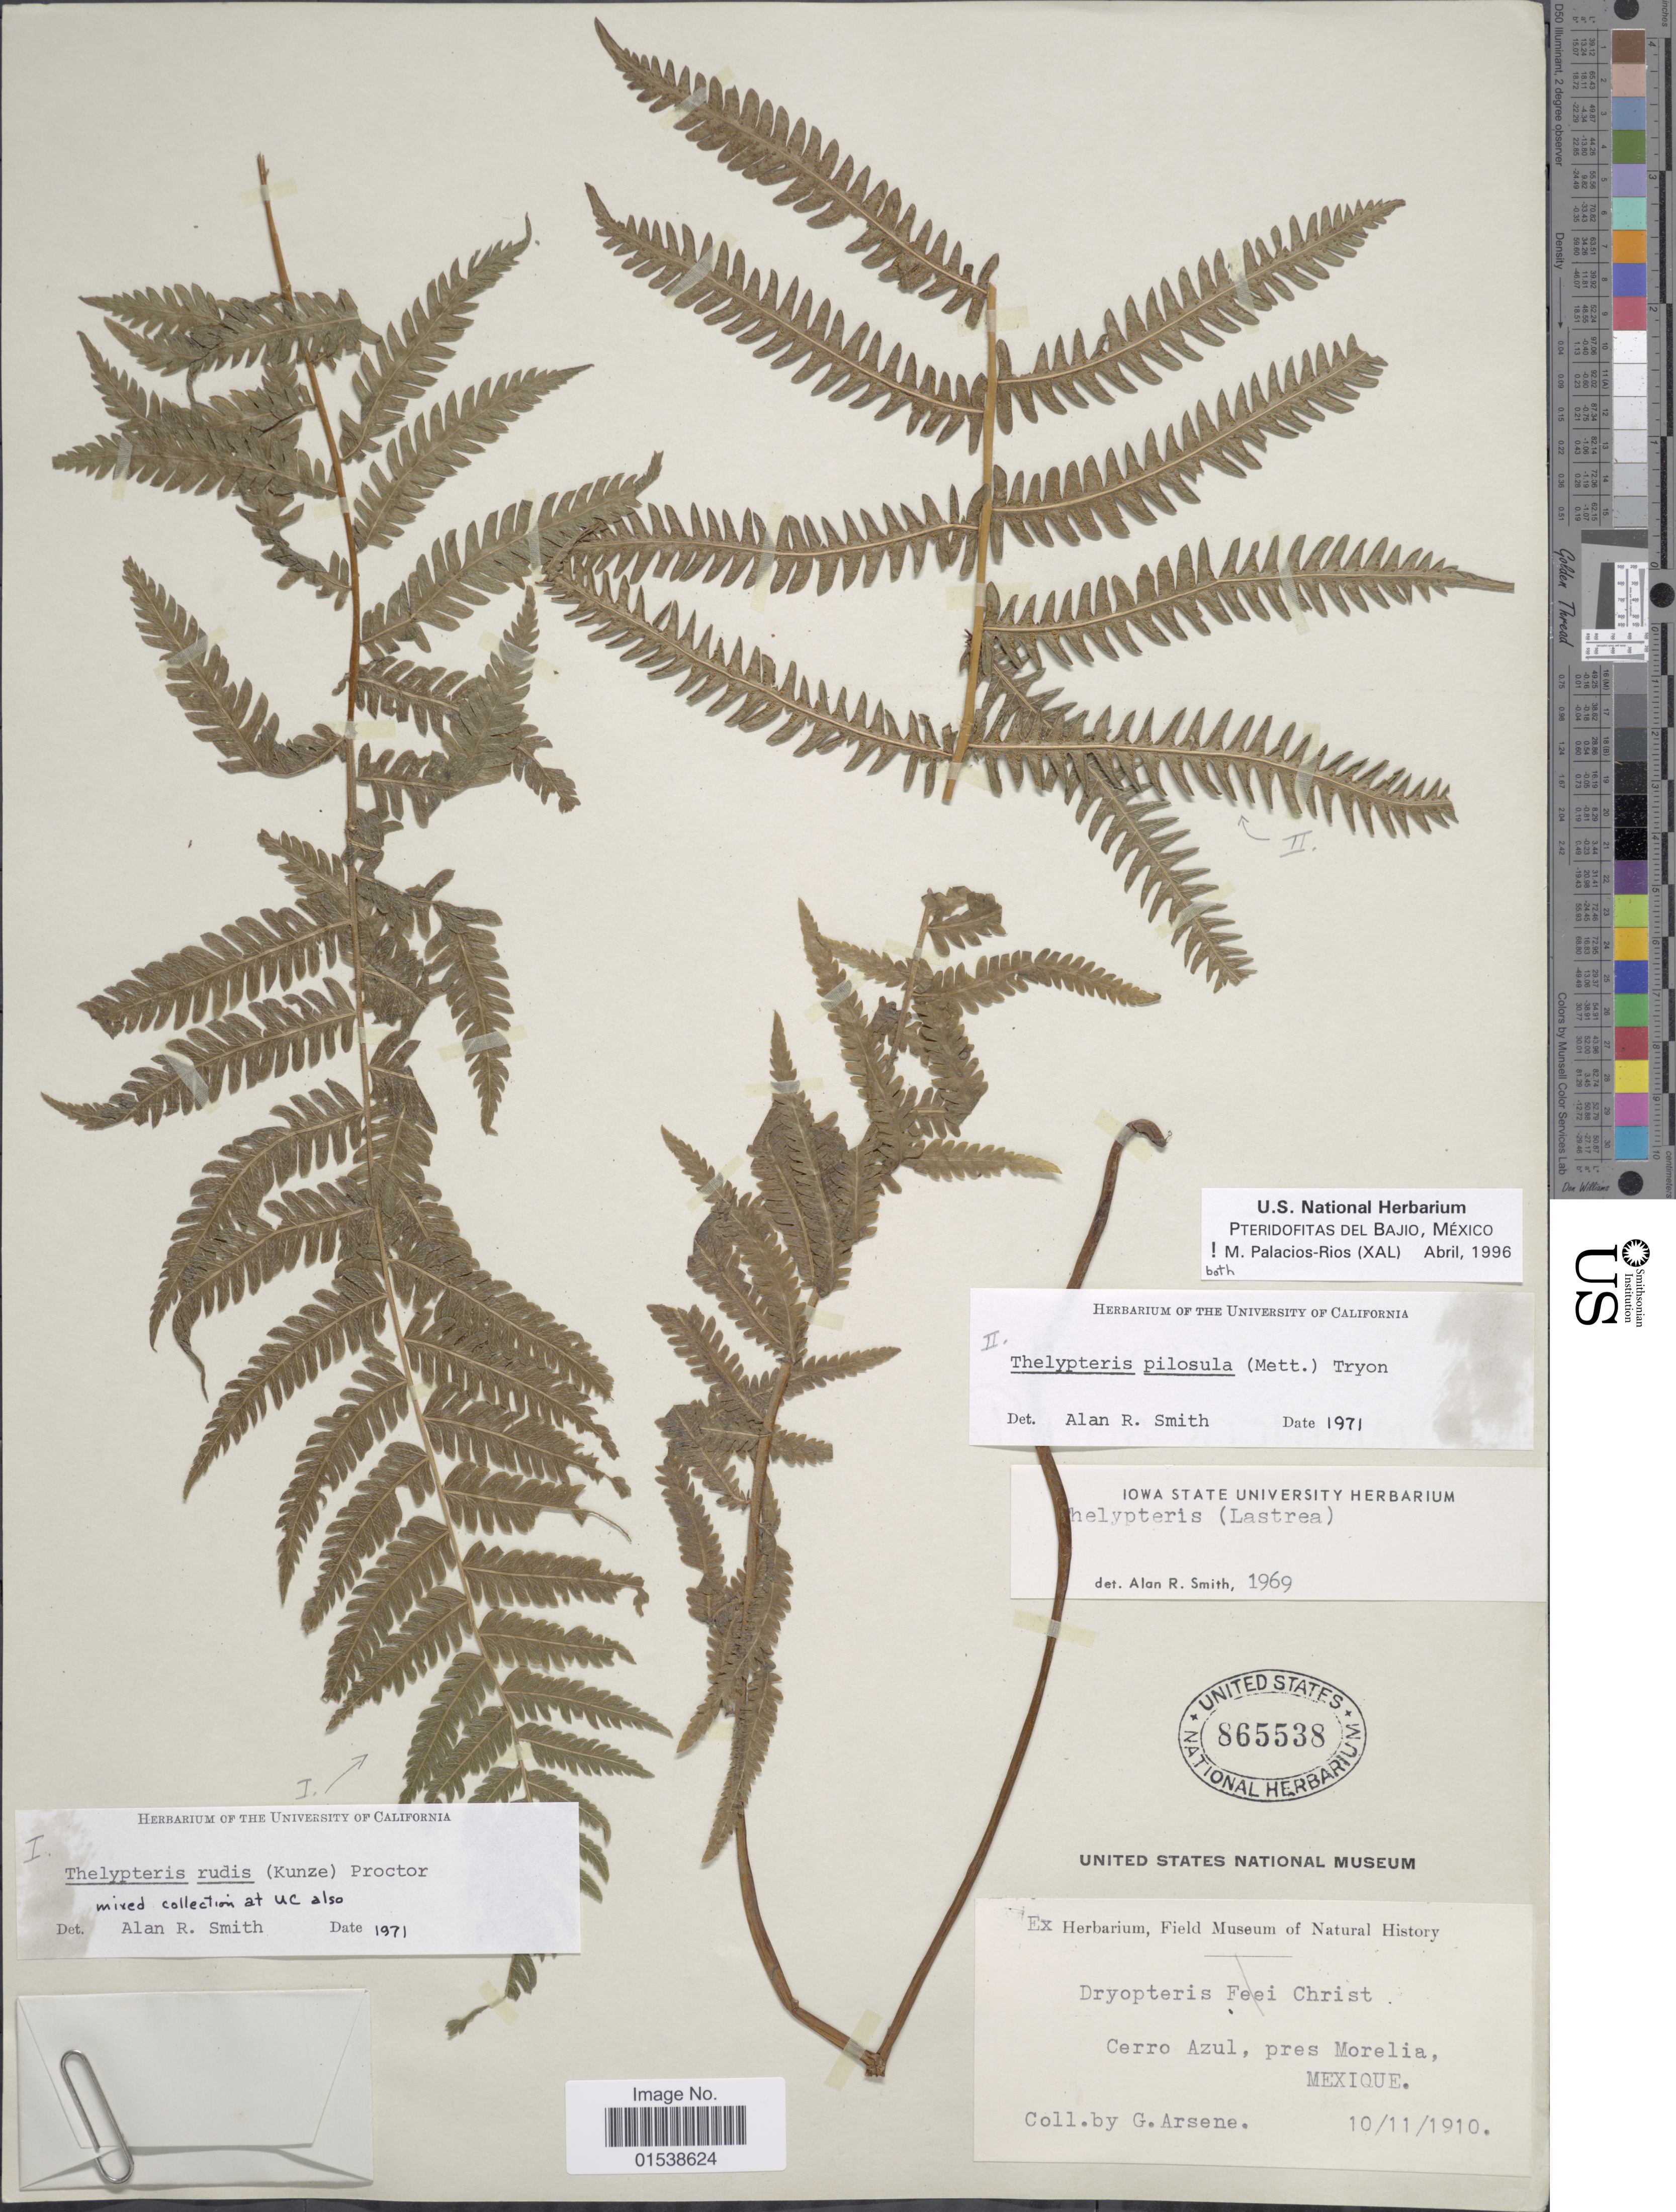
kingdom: Plantae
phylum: Tracheophyta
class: Polypodiopsida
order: Polypodiales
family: Thelypteridaceae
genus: Amauropelta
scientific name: Amauropelta pilosula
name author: (Klotzsch & H. Karst.) Á. Löve & D. Löve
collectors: Bro. G. Arsène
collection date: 1910-11-10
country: Mexico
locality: Cerro Azul, pres Morelia, Mexique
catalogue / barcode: US 865538